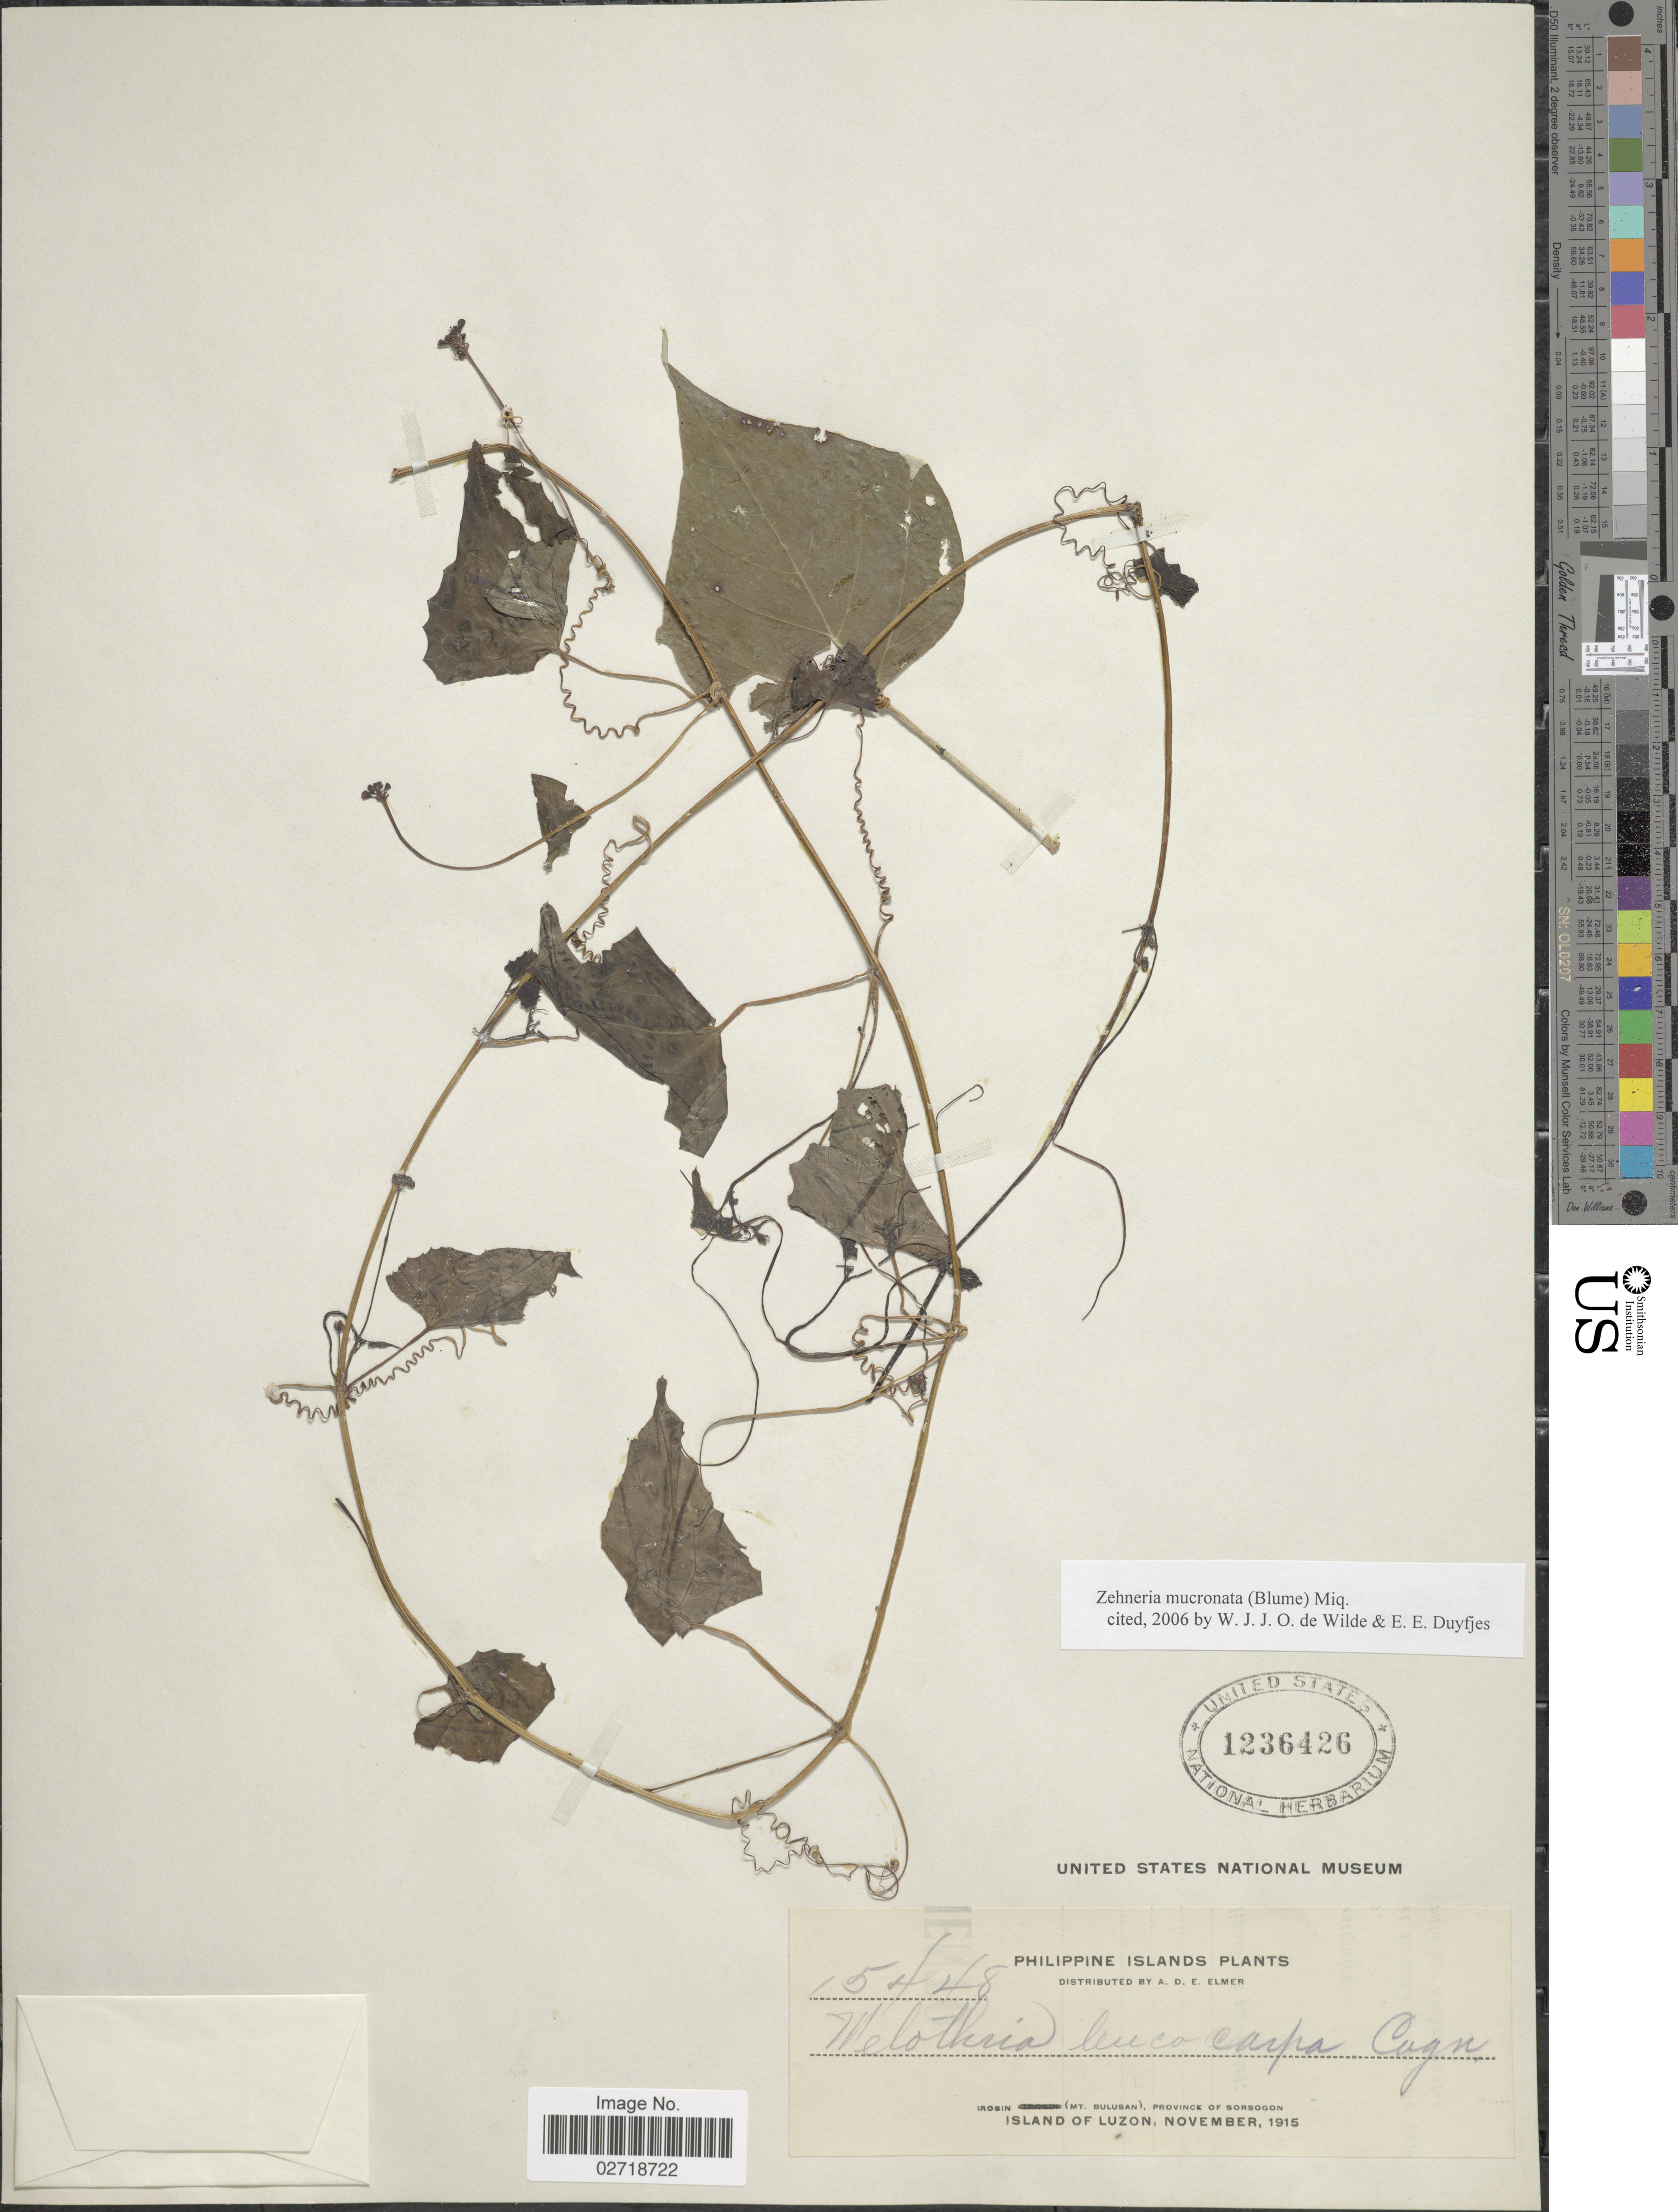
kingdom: Plantae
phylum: Tracheophyta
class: Magnoliopsida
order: Cucurbitales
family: Cucurbitaceae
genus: Zehneria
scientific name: Zehneria mucronata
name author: (Blume) Miq.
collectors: A. D. E. Elmer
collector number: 15448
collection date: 1915-11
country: Philippines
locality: Irosin (Mt. Bulusan), Province of Sorsogon, Island of Luzon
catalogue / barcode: US 1236426